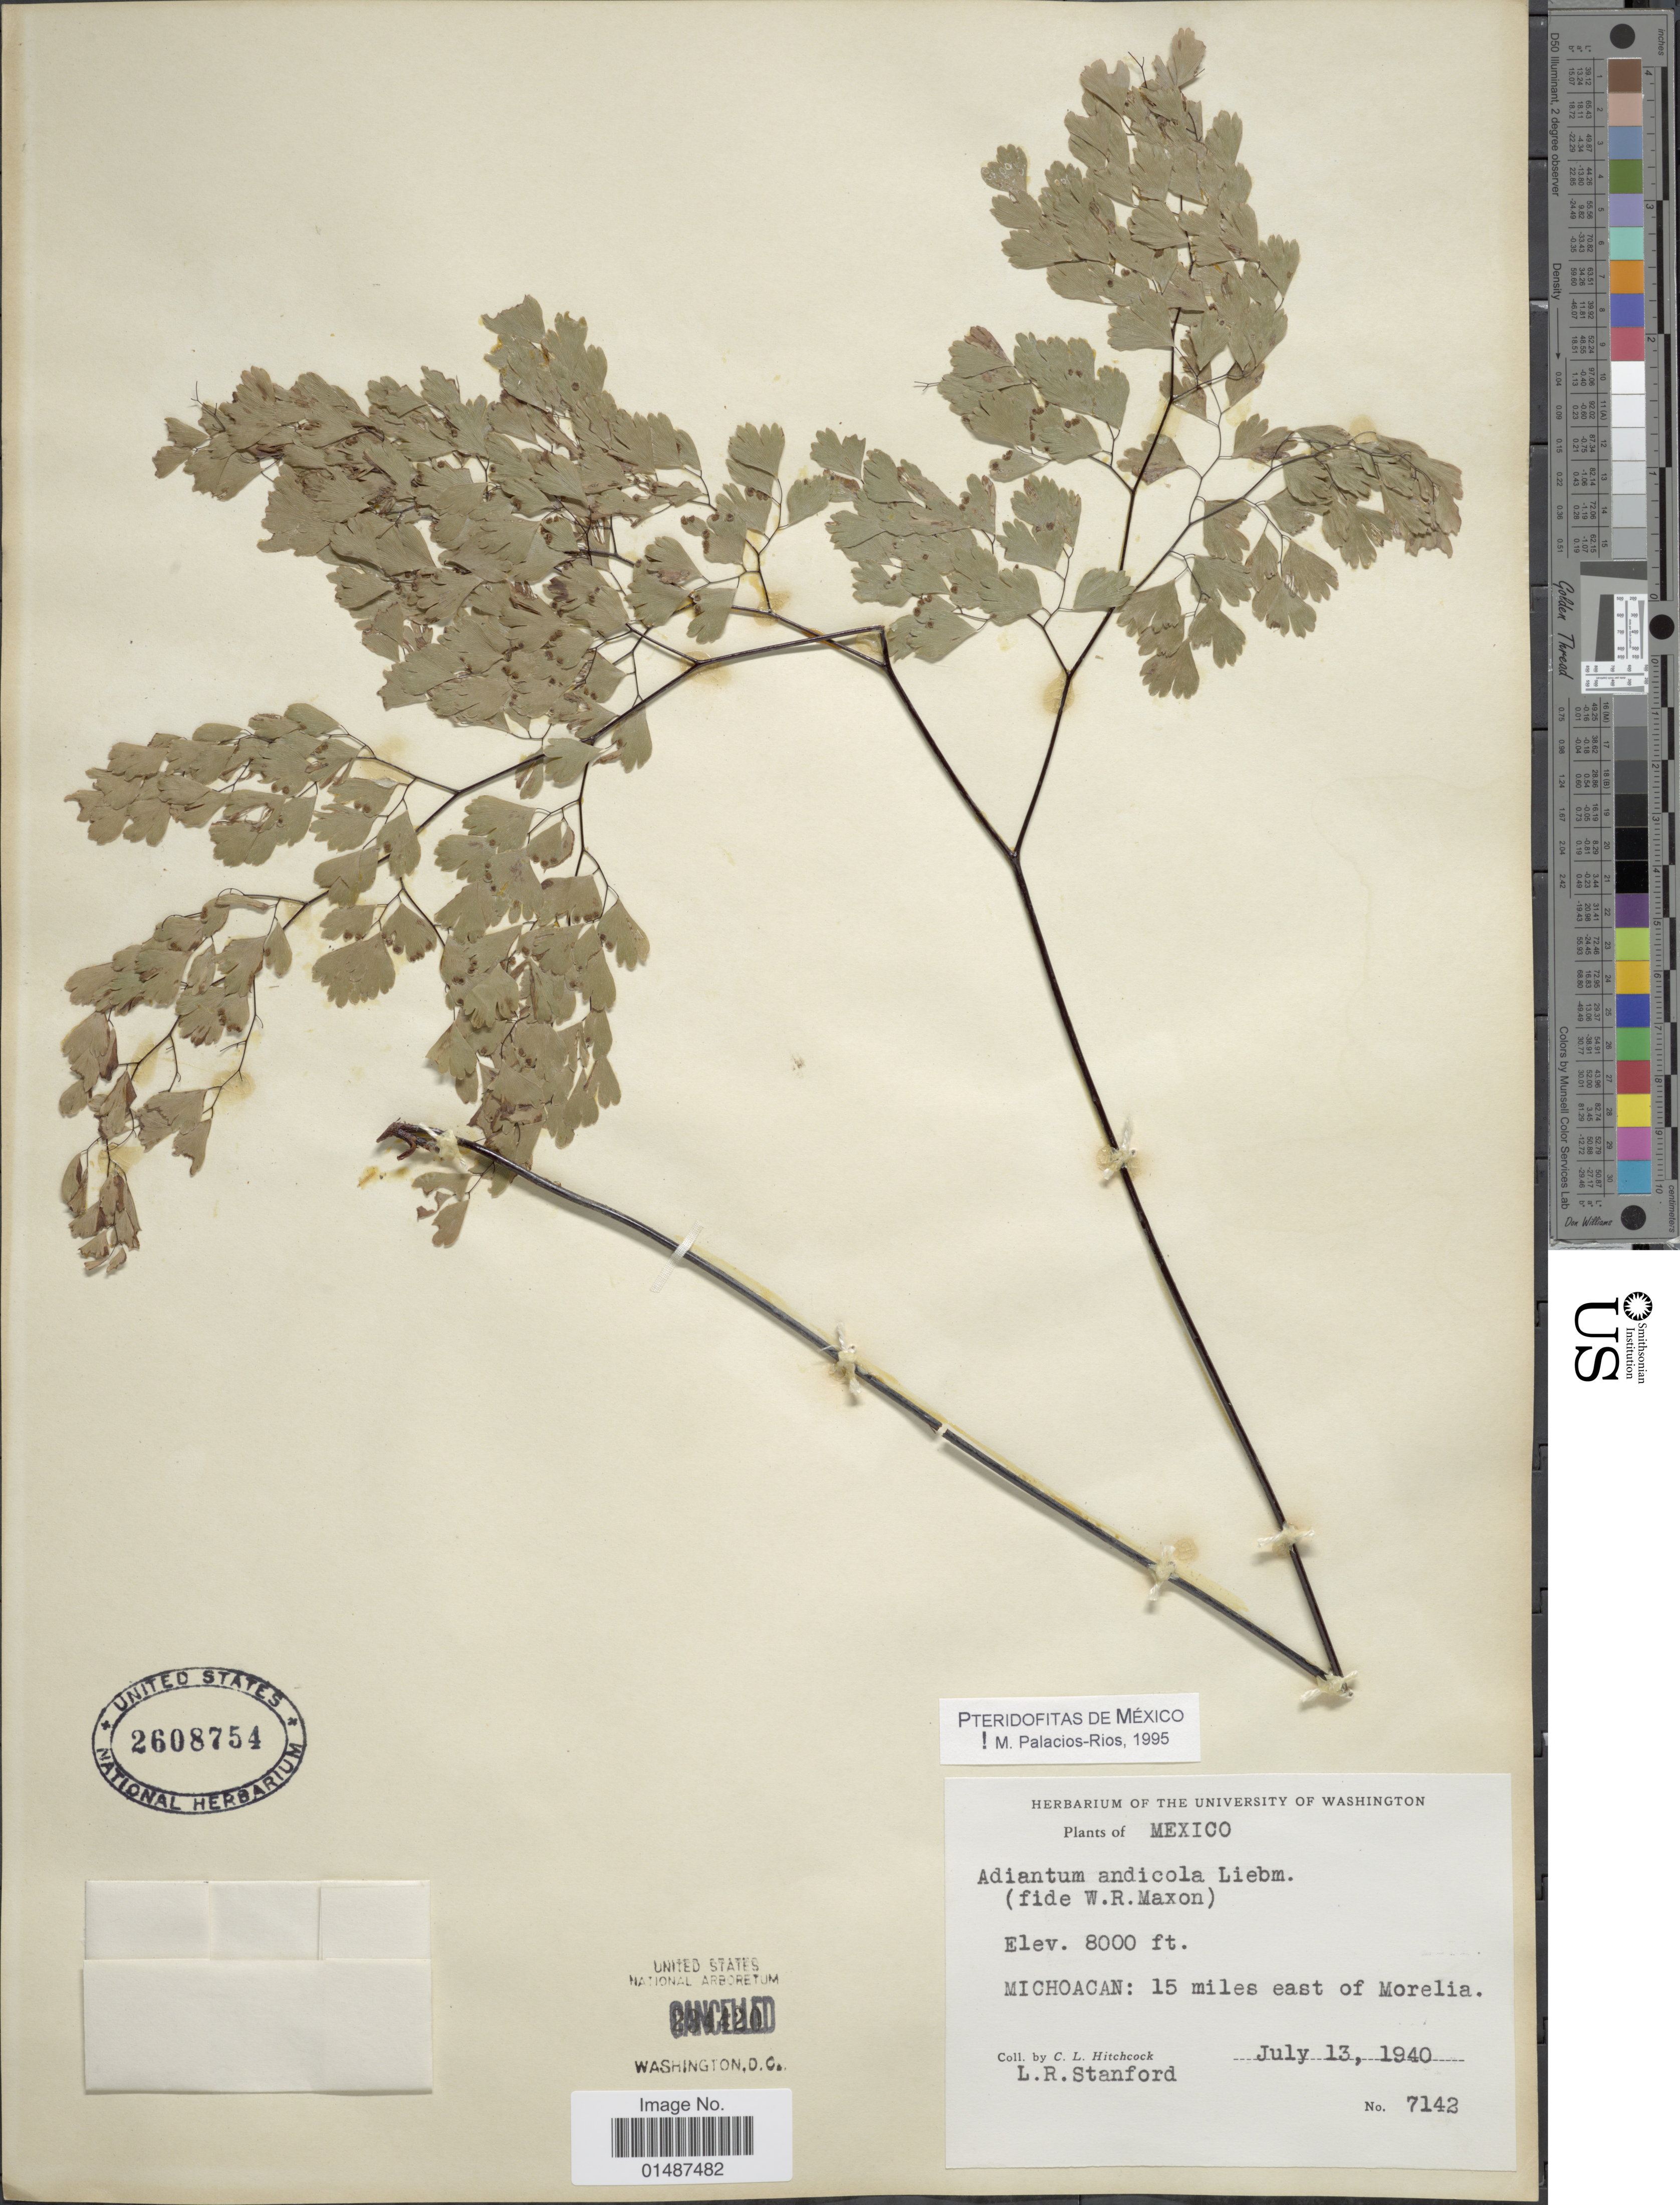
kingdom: Plantae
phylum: Tracheophyta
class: Polypodiopsida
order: Polypodiales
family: Pteridaceae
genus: Adiantum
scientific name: Adiantum andicola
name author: Liebm.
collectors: L. R. Stanford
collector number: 7142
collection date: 1940-07-13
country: Mexico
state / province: Michoacán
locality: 15 miles east of Morelia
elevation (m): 2438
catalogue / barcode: US 2608754